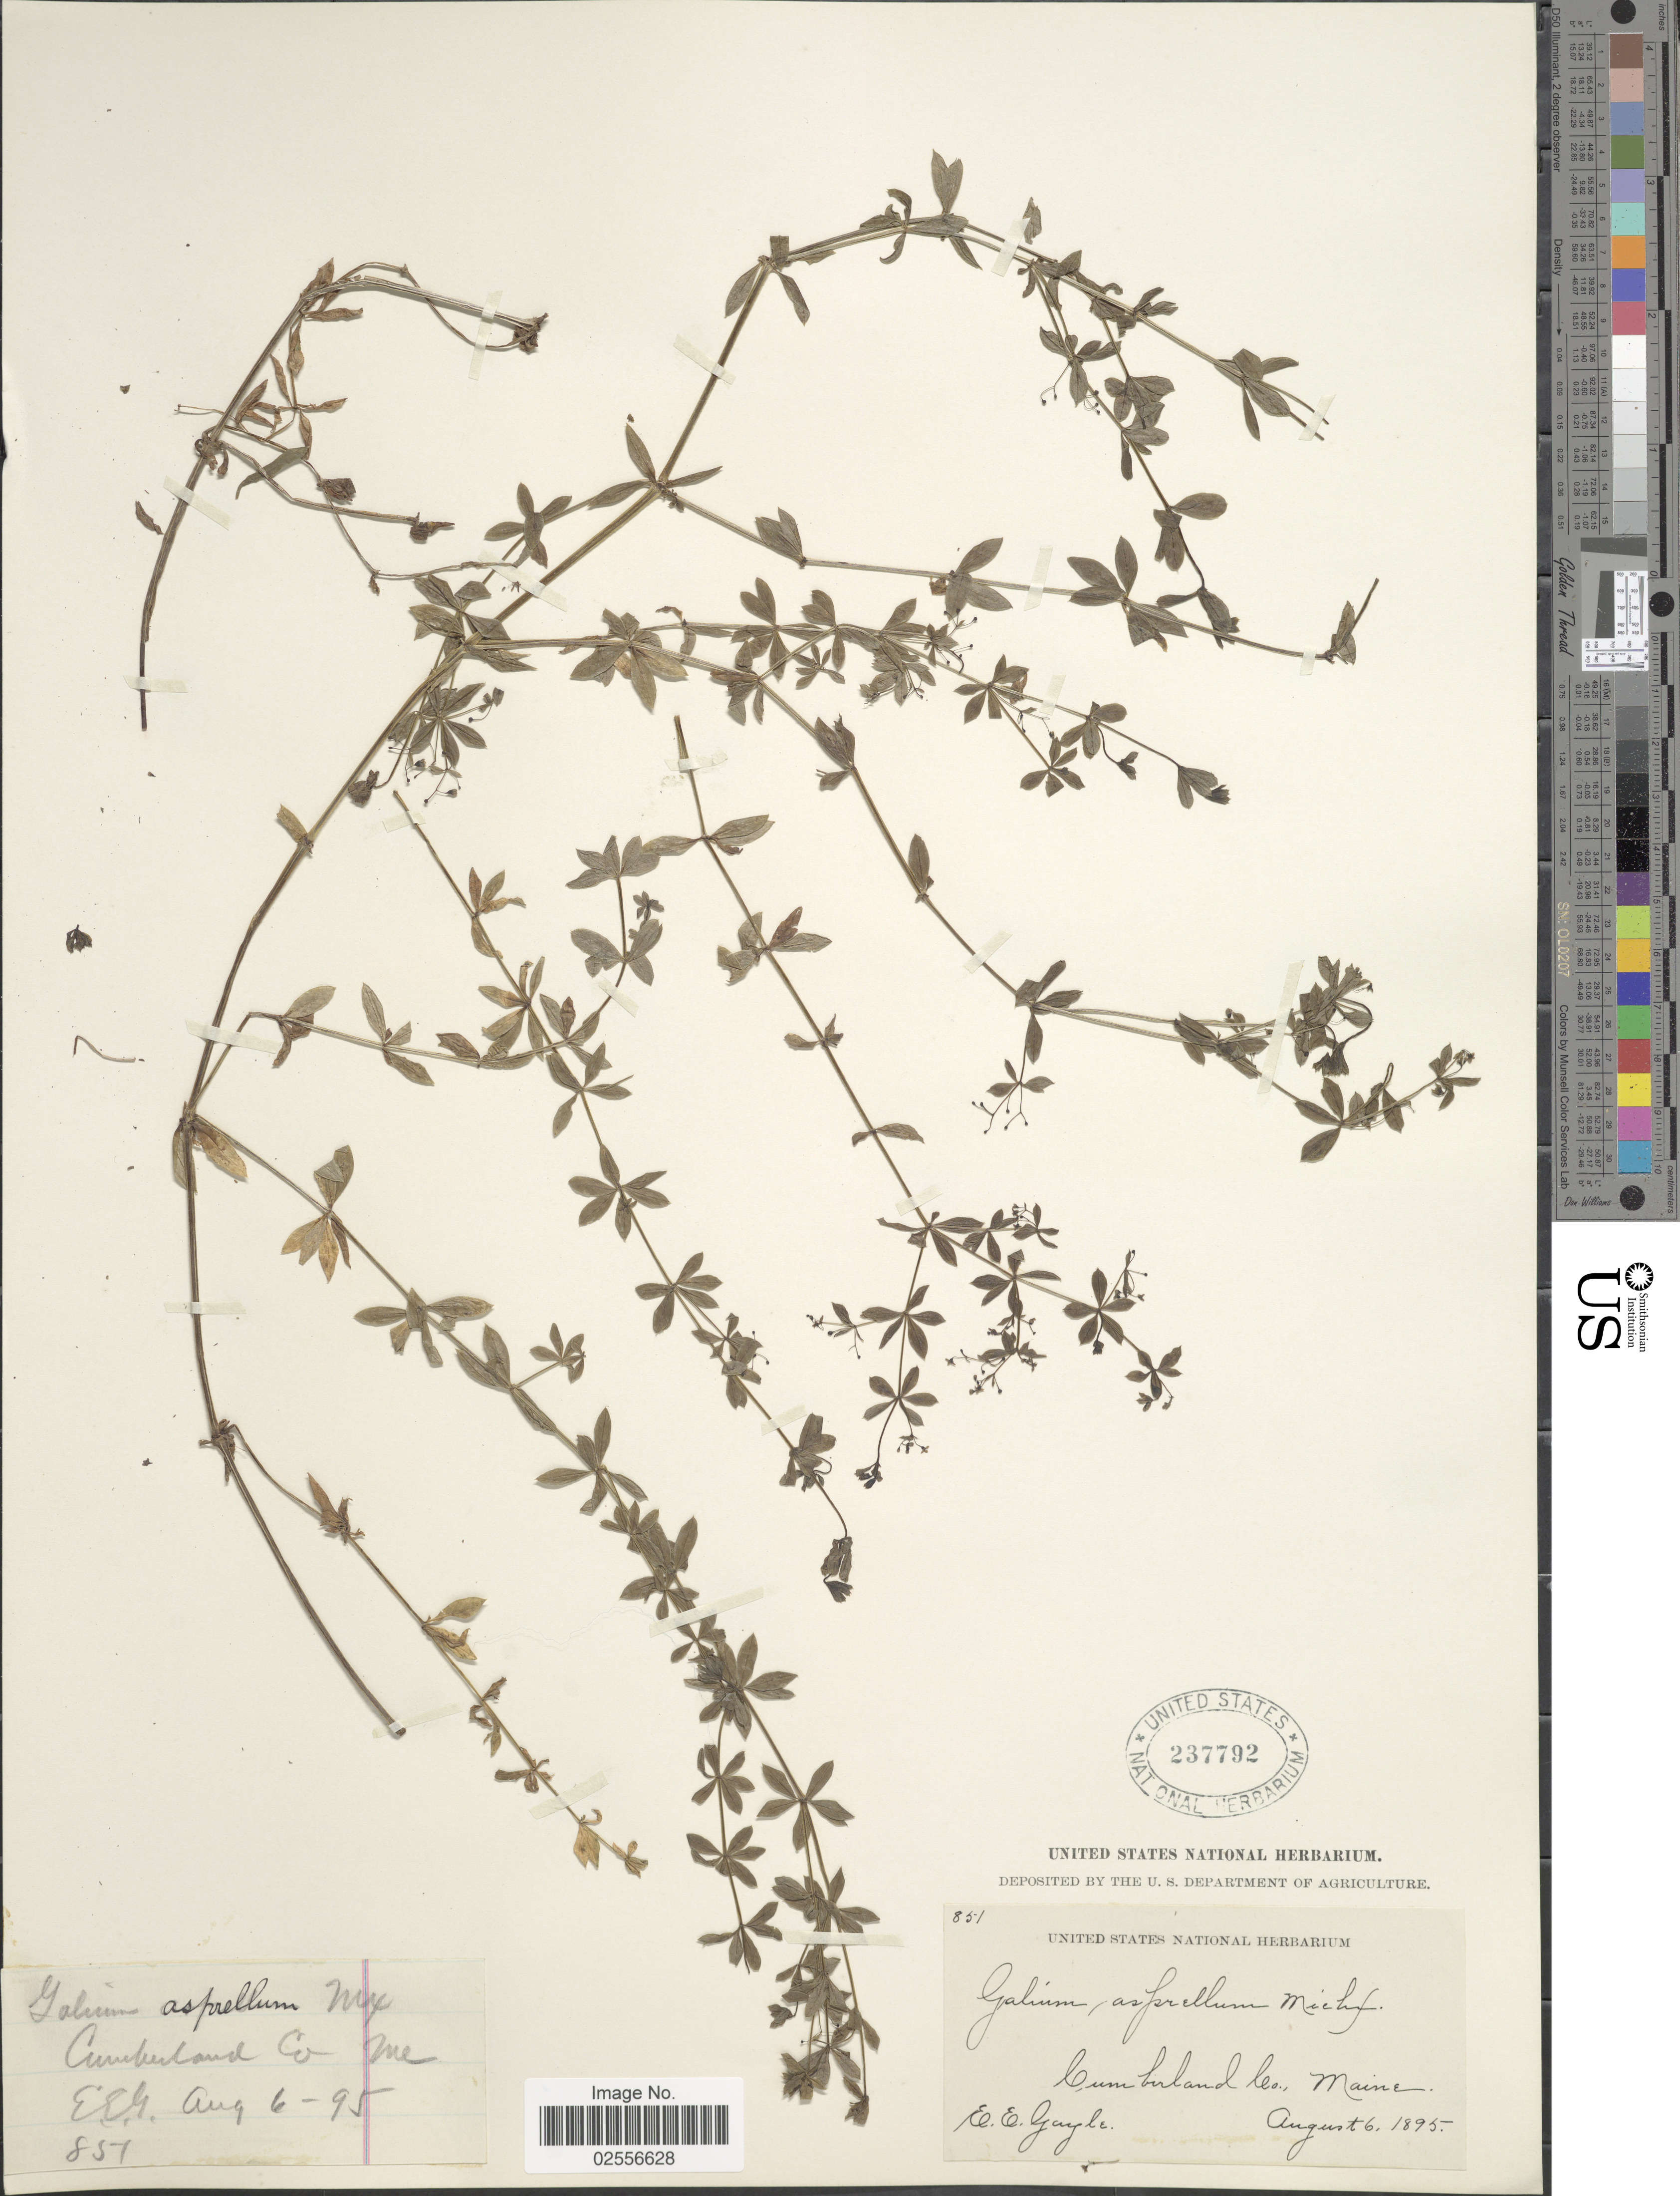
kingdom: Plantae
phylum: Tracheophyta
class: Magnoliopsida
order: Gentianales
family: Rubiaceae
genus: Galium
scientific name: Galium asprellum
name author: Michx.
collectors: E. Gayle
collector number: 851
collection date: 1895-08-06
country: United States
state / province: Maine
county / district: Cumberland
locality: Cumberland Co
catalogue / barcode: US 237792